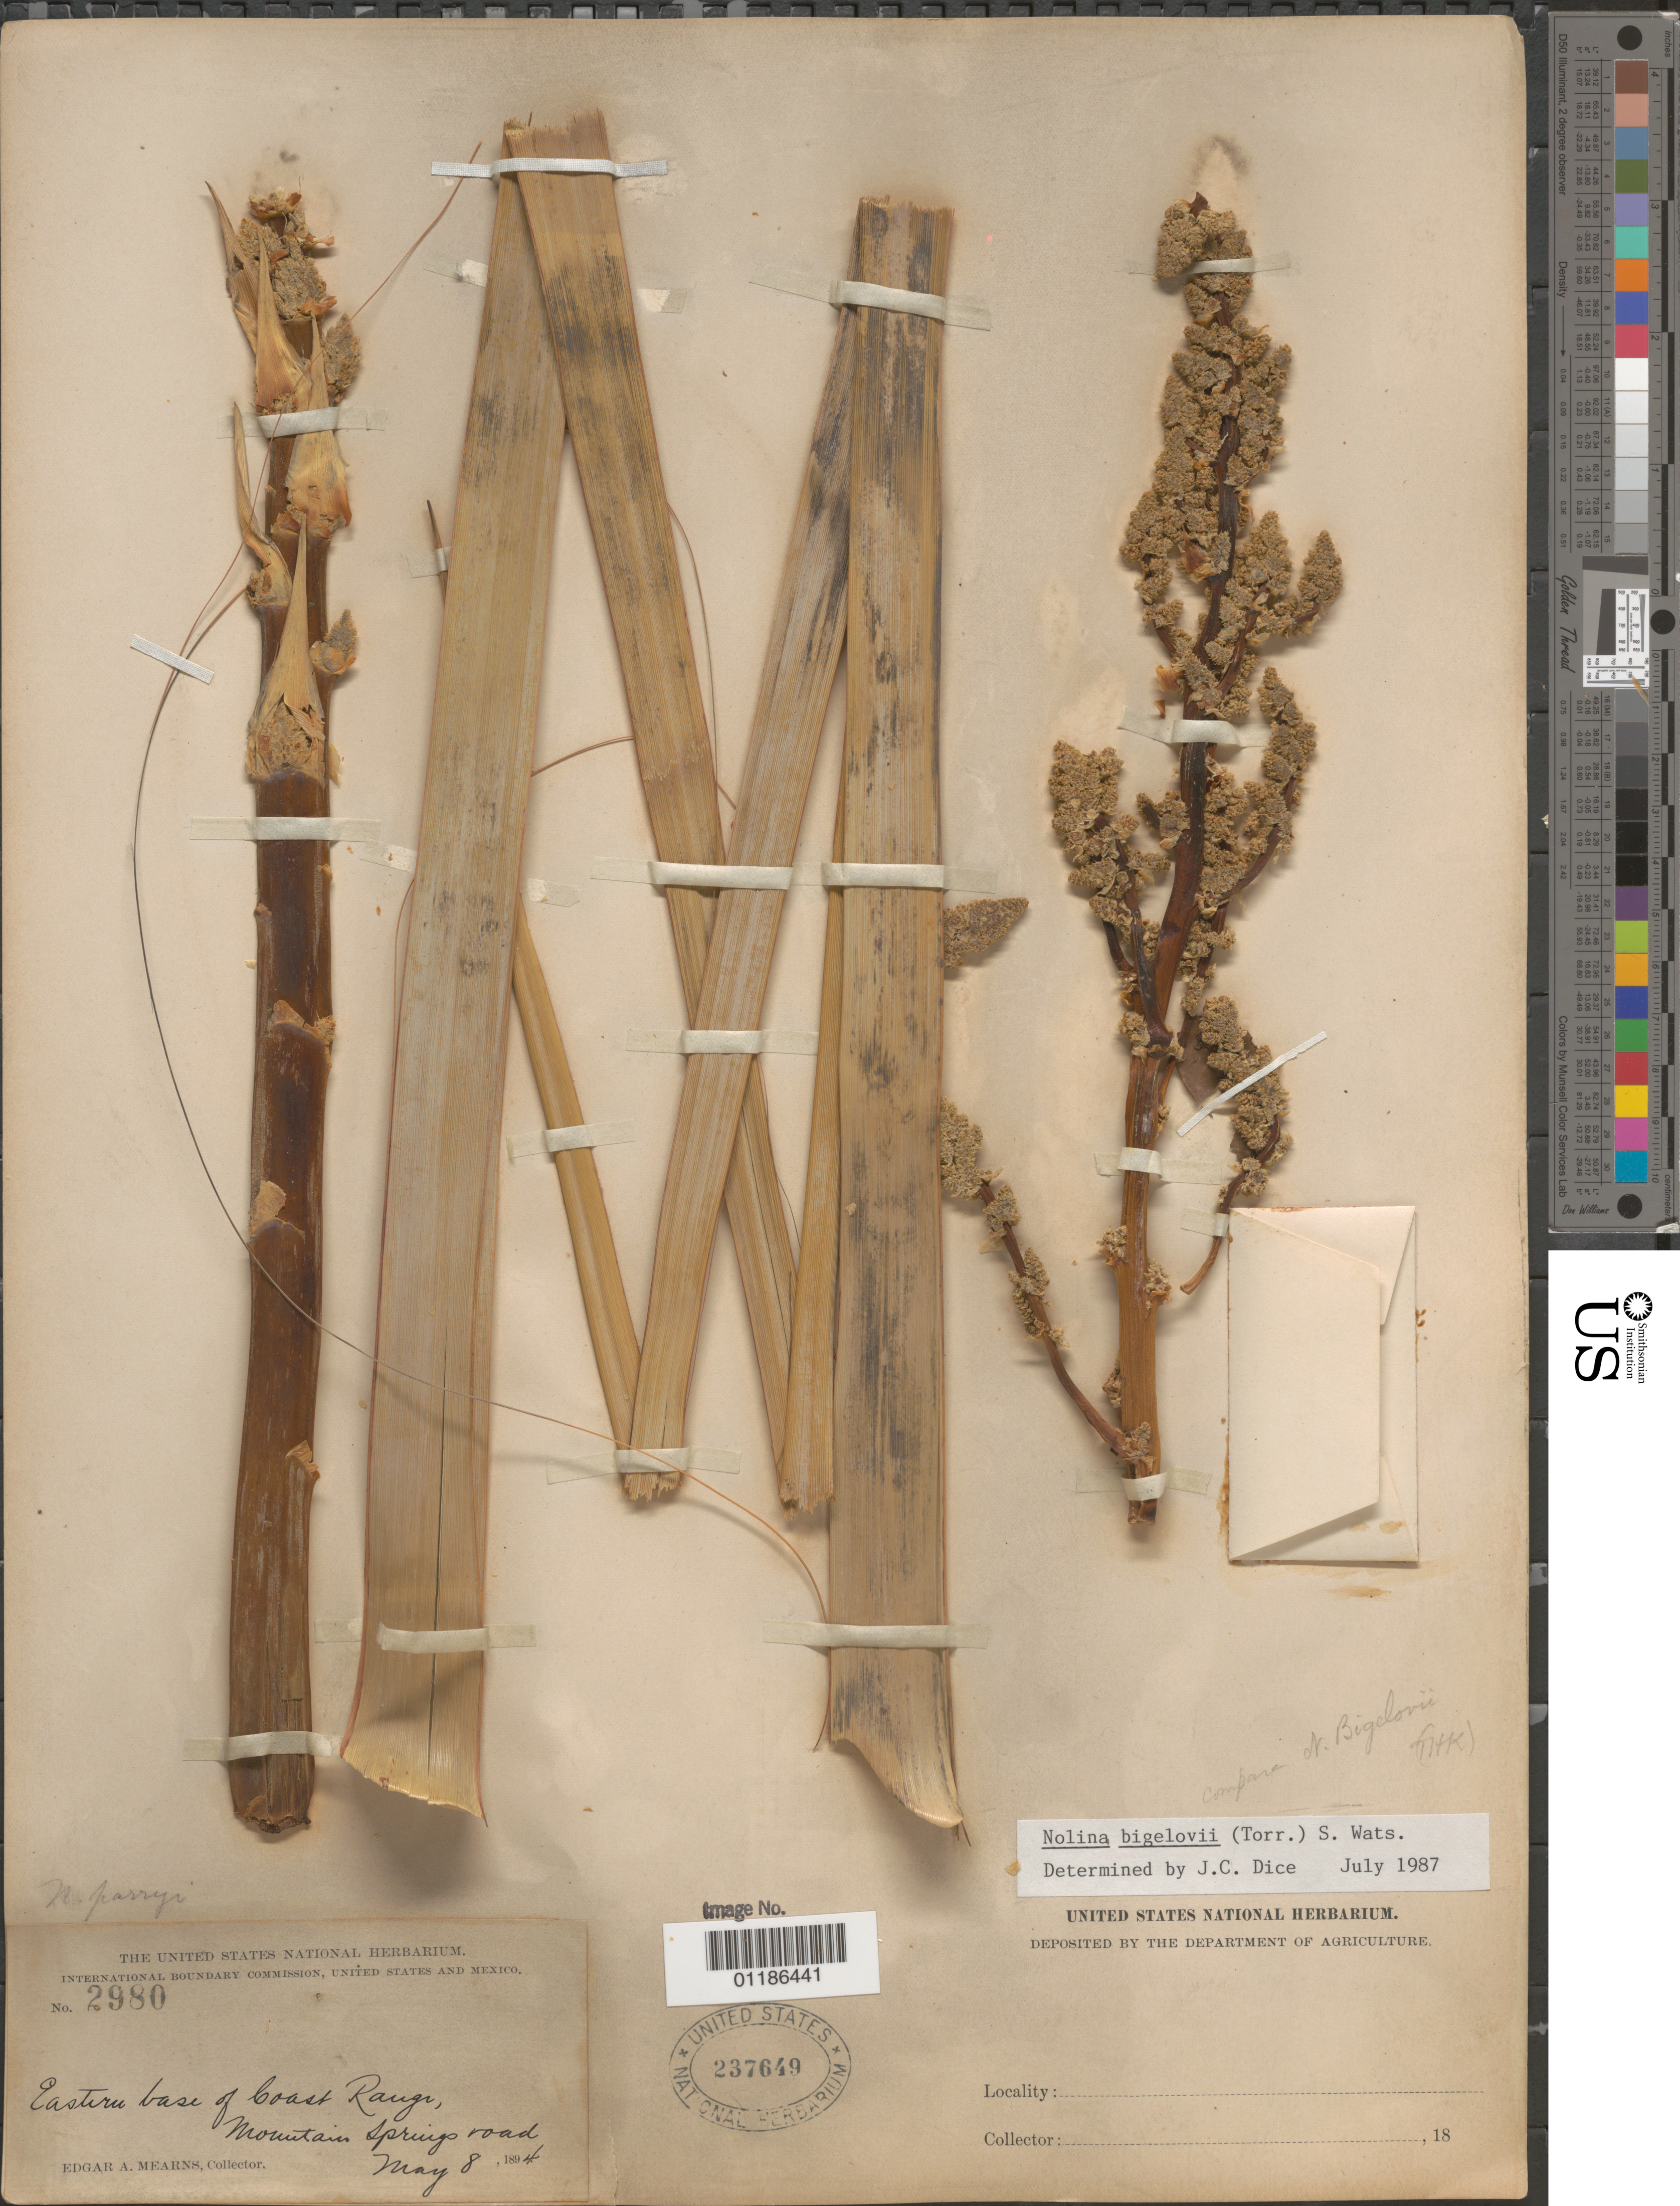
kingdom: Plantae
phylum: Tracheophyta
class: Liliopsida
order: Asparagales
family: Asparagaceae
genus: Nolina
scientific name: Nolina bigelovii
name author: (Torr.) S. Watson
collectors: E. A. Mearns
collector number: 2980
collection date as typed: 08 May 1894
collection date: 1894-05-08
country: United States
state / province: California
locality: Eastern base of Coast Range, Mountain Springs road.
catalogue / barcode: US 237649